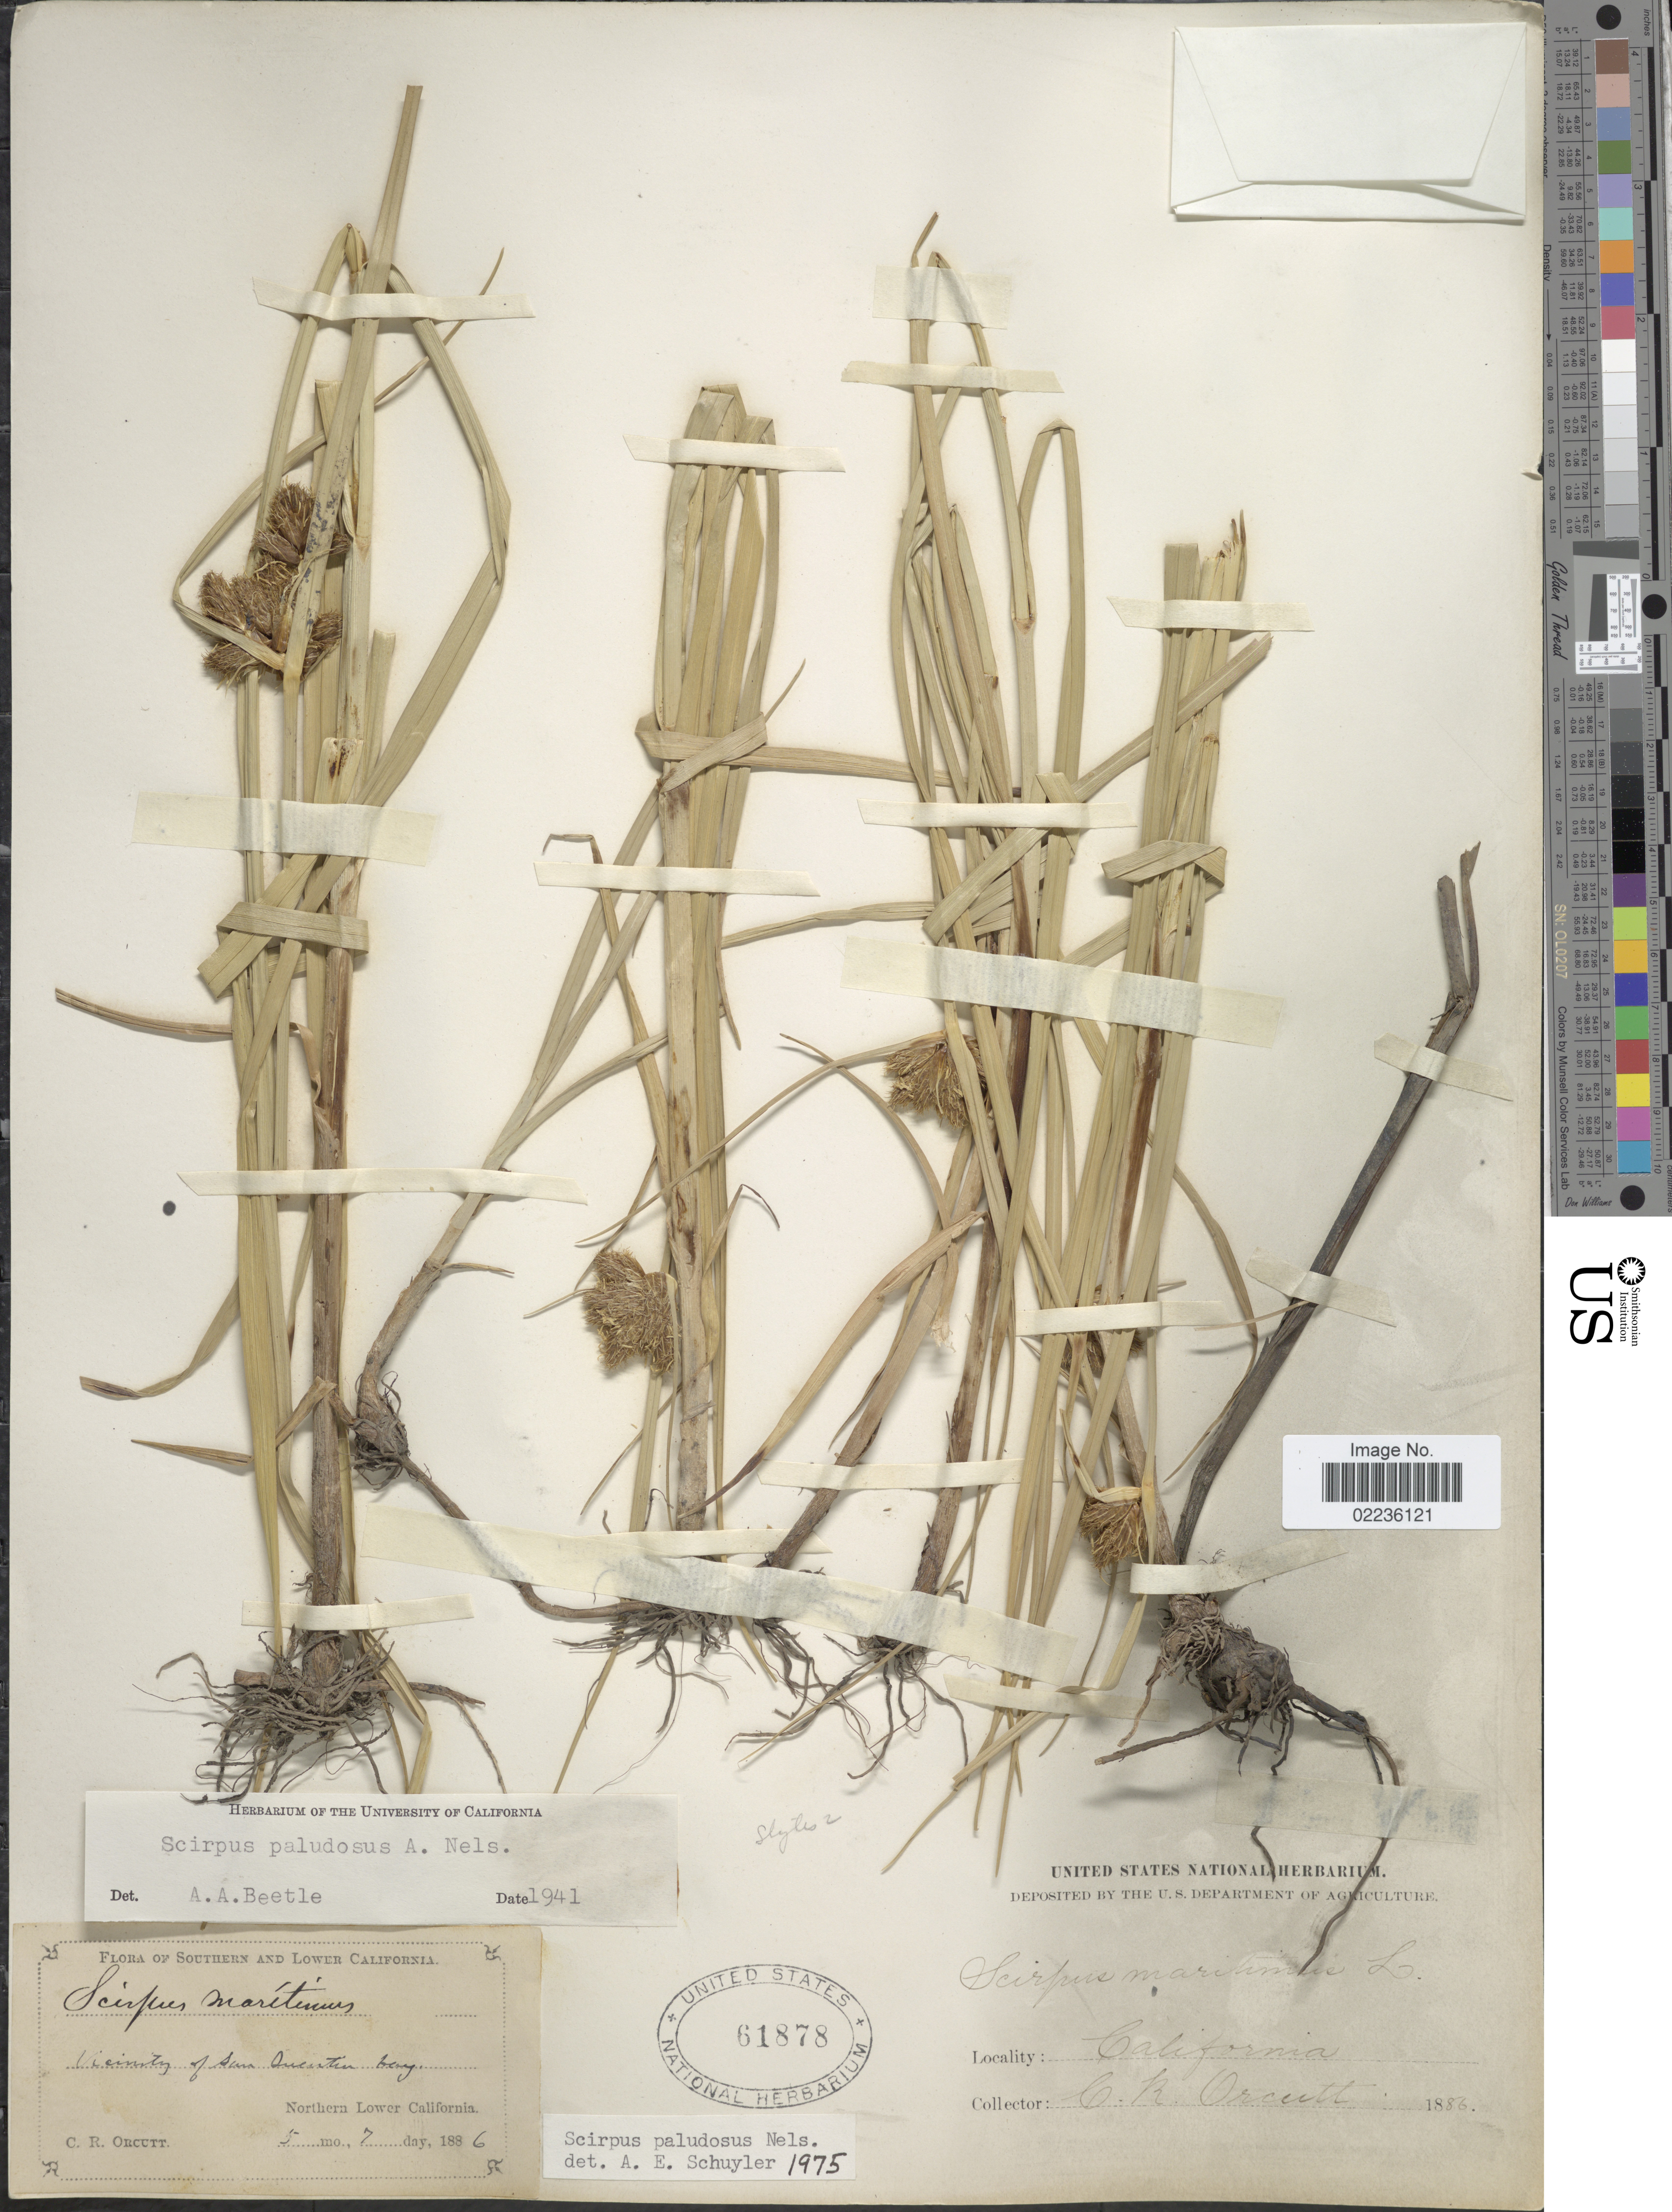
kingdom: Plantae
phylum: Tracheophyta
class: Liliopsida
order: Poales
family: Cyperaceae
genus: Bolboschoenus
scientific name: Bolboschoenus maritimus subsp. paludosus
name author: (A. Nelson) T. Koyama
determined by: Strong, M. T., (US), Smithsonian Institution - National Museum of Natural History (UNITED STATES)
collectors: C. R. Orcutt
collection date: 1886-05-07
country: United States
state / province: California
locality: Vicinity of San Quentin bay. Northern Lower California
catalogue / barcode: US 61878